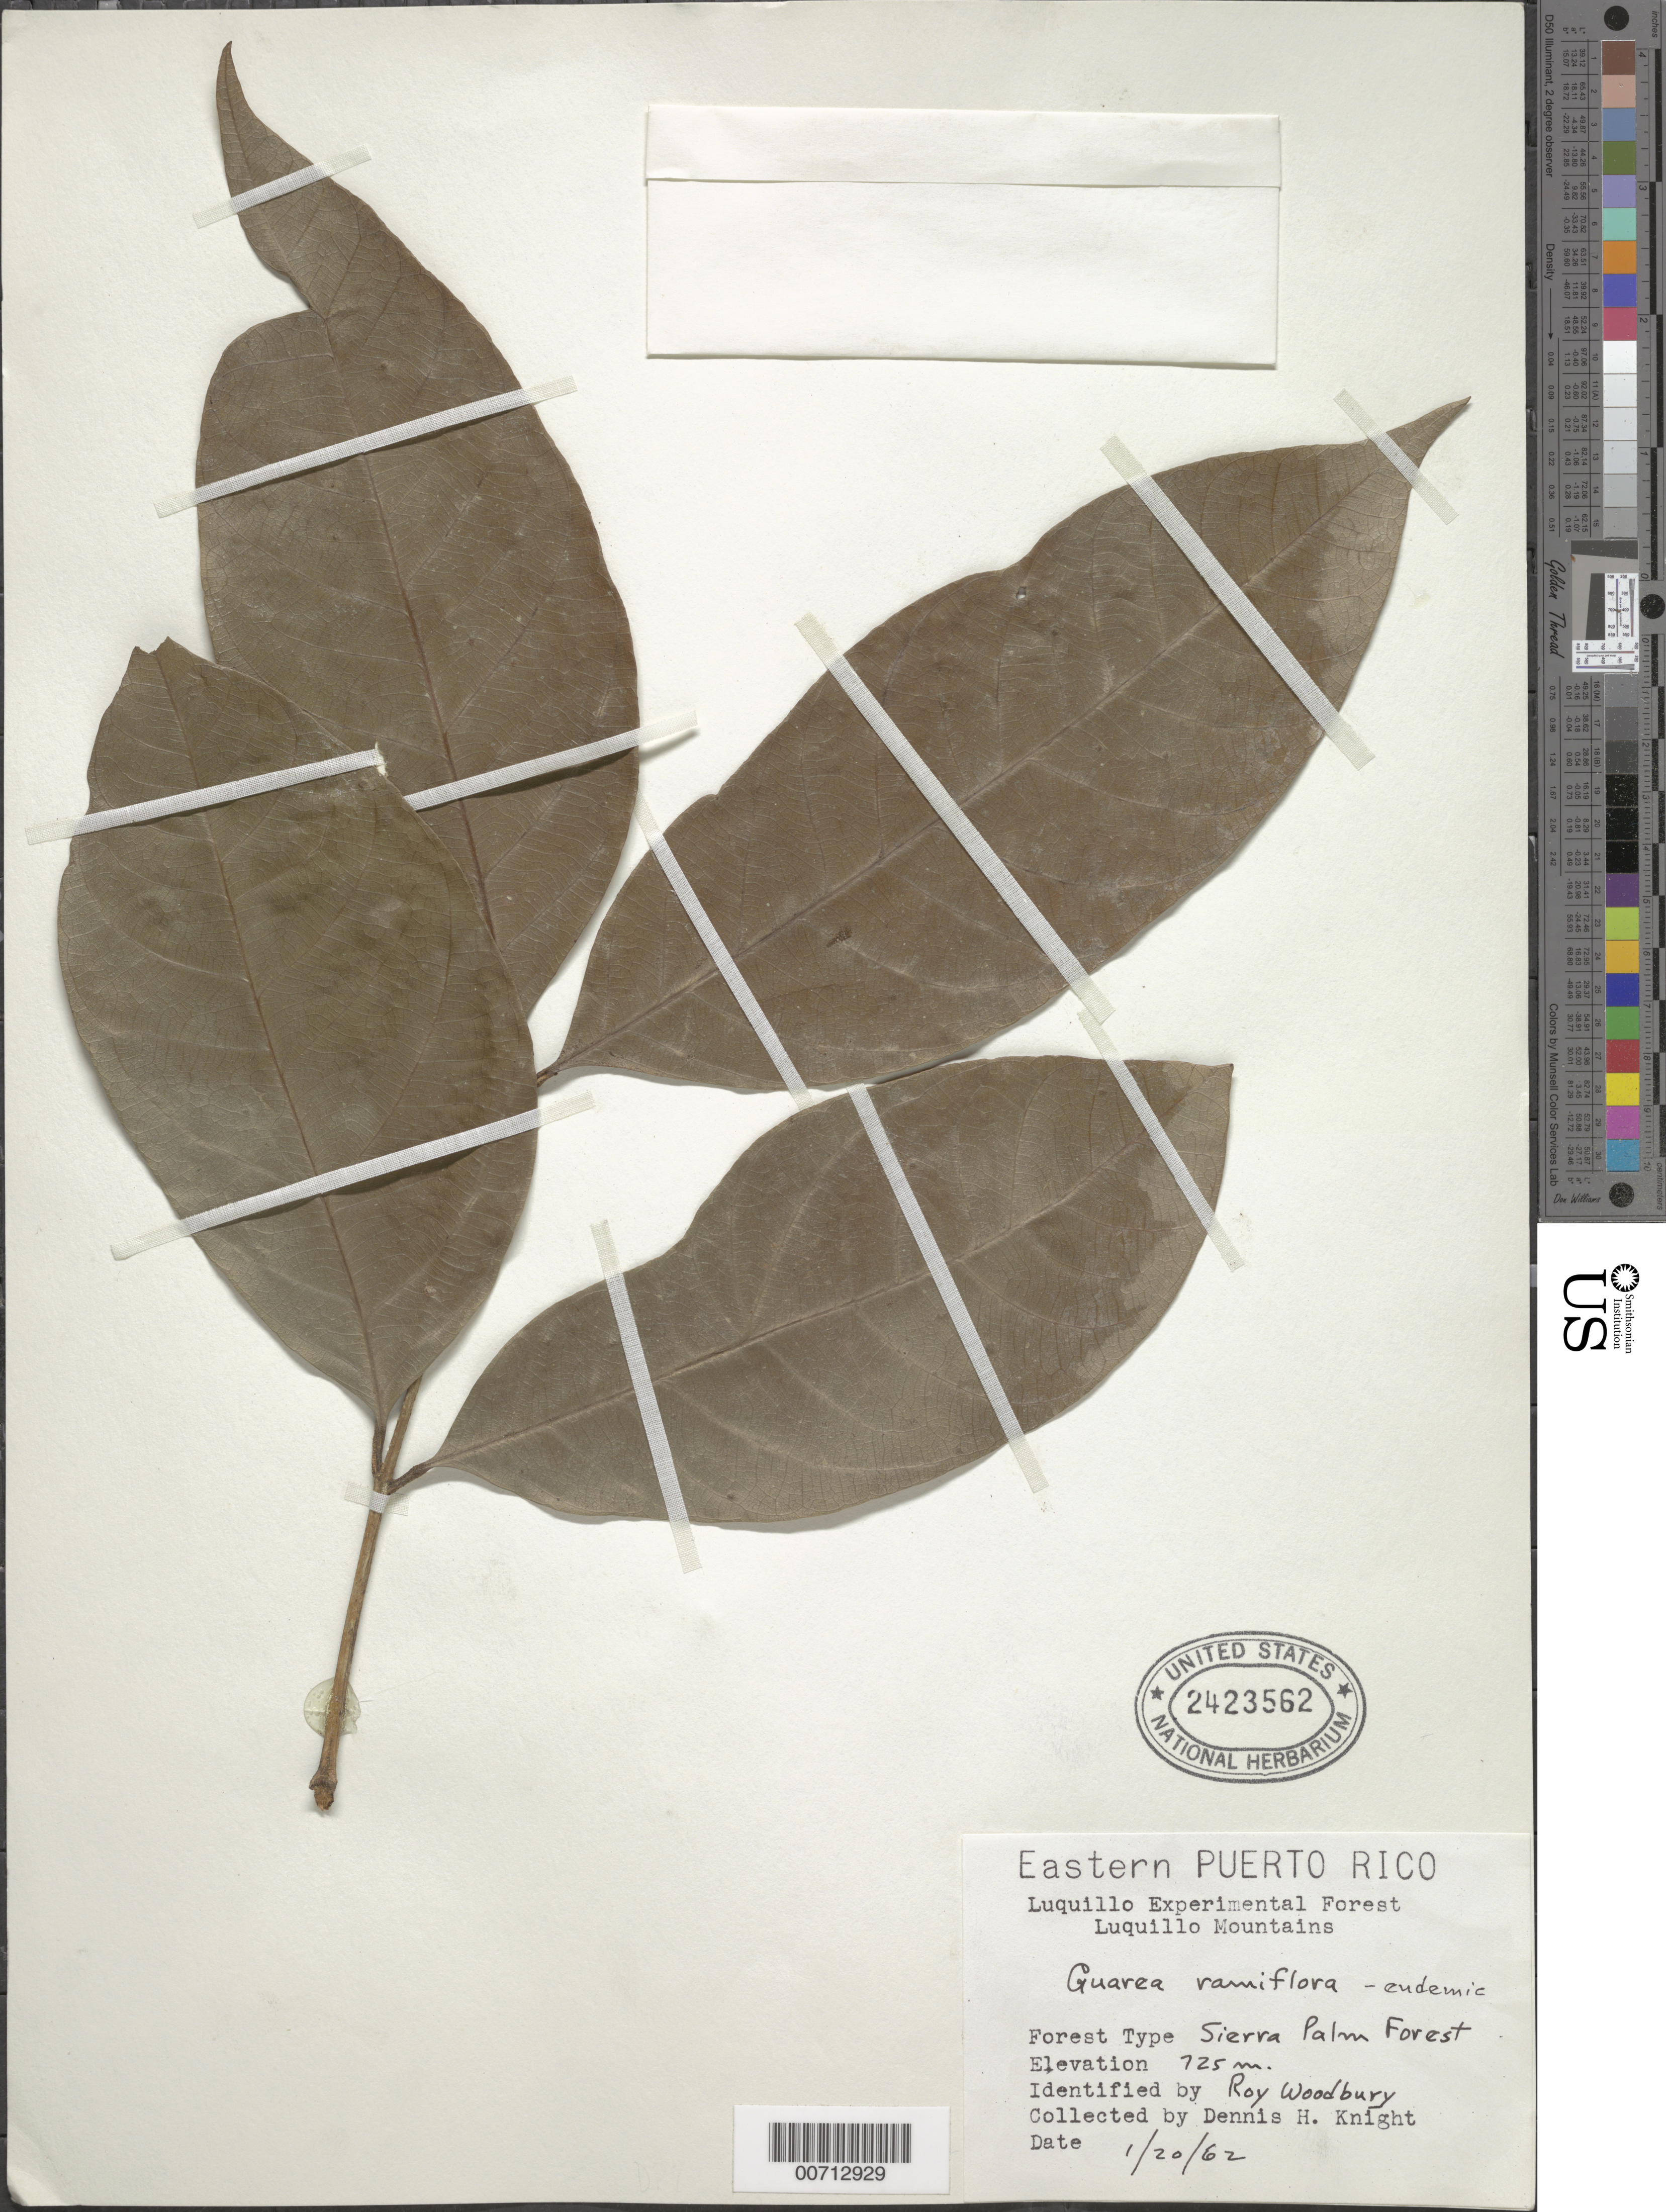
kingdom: Plantae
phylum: Tracheophyta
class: Magnoliopsida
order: Sapindales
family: Meliaceae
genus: Guarea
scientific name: Guarea ramiflora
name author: Vent.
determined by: Woodbury, R. O.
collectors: D. Knight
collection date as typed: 20 Jan 1962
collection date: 1962-01-20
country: Puerto Rico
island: Greater Antilles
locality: Luquillo Exp. Forest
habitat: Sierra Palm Forest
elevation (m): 725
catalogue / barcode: US 2423562